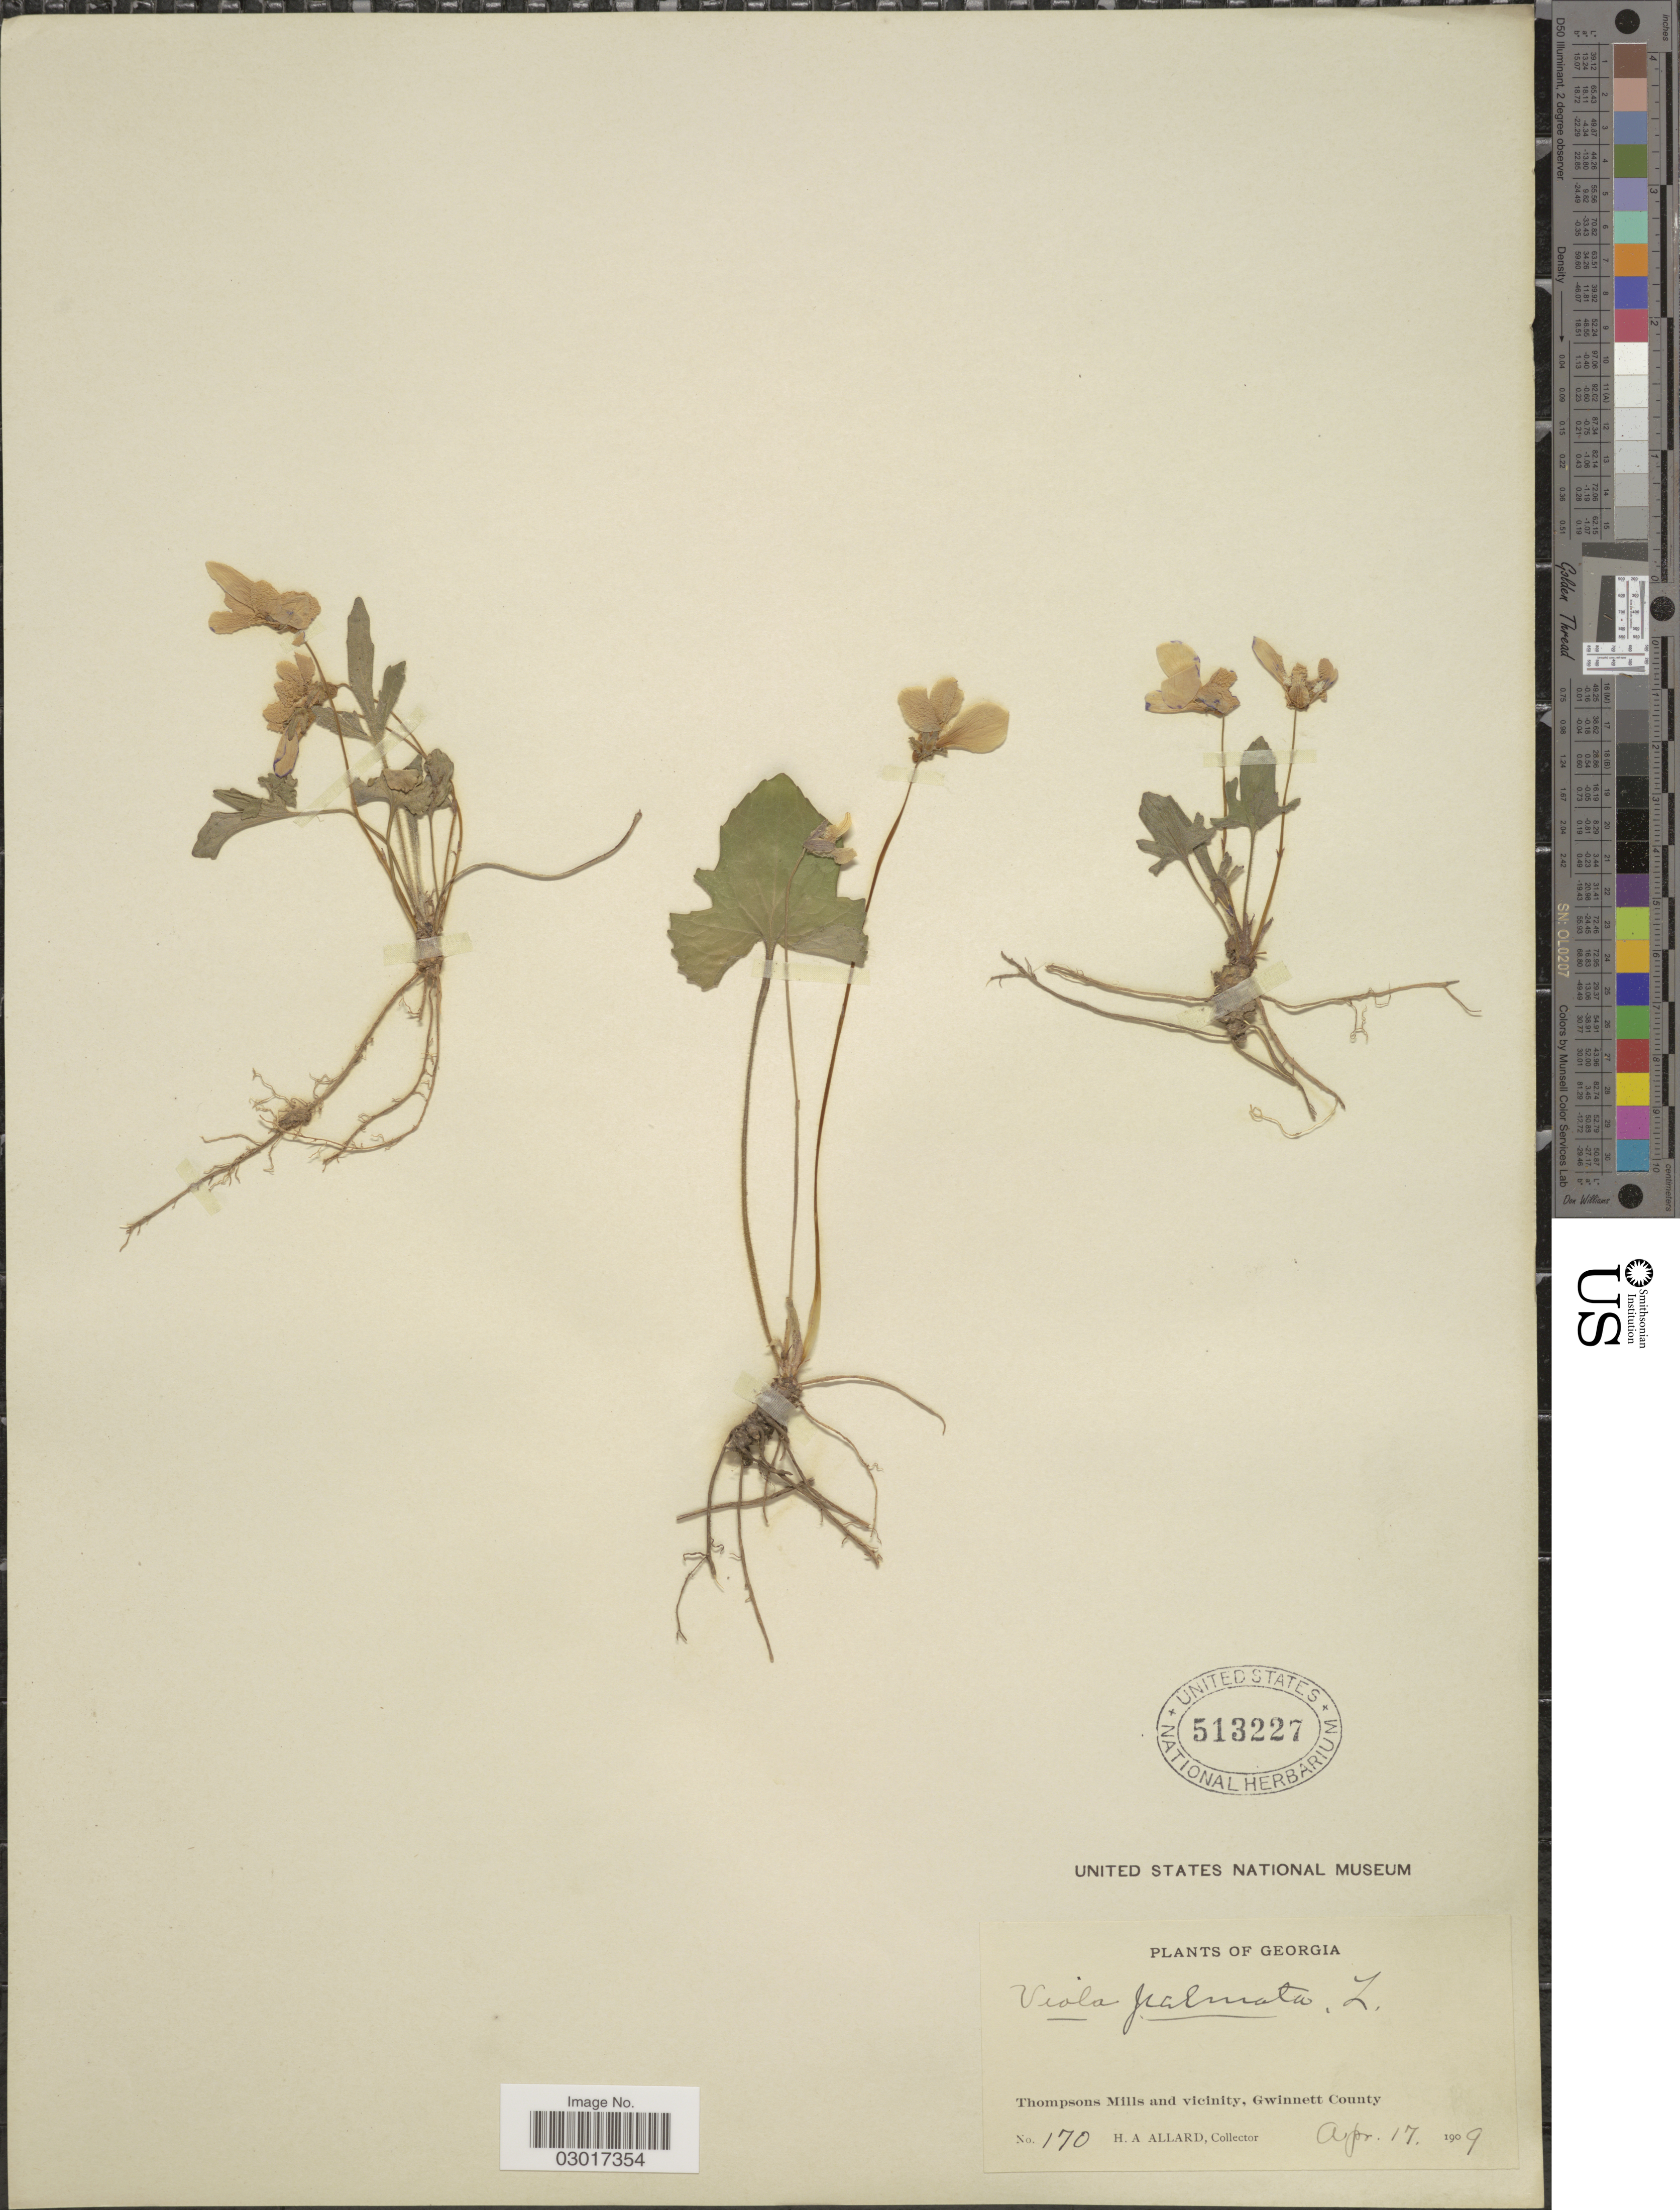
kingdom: Plantae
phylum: Tracheophyta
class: Magnoliopsida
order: Malpighiales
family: Violaceae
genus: Viola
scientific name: Viola triloba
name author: Schwein.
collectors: H. A. Allard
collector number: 170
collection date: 1909-04-17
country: United States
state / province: Georgia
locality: Thompsons Mills and vicinity, Gwinnett County.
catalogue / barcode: US 513227